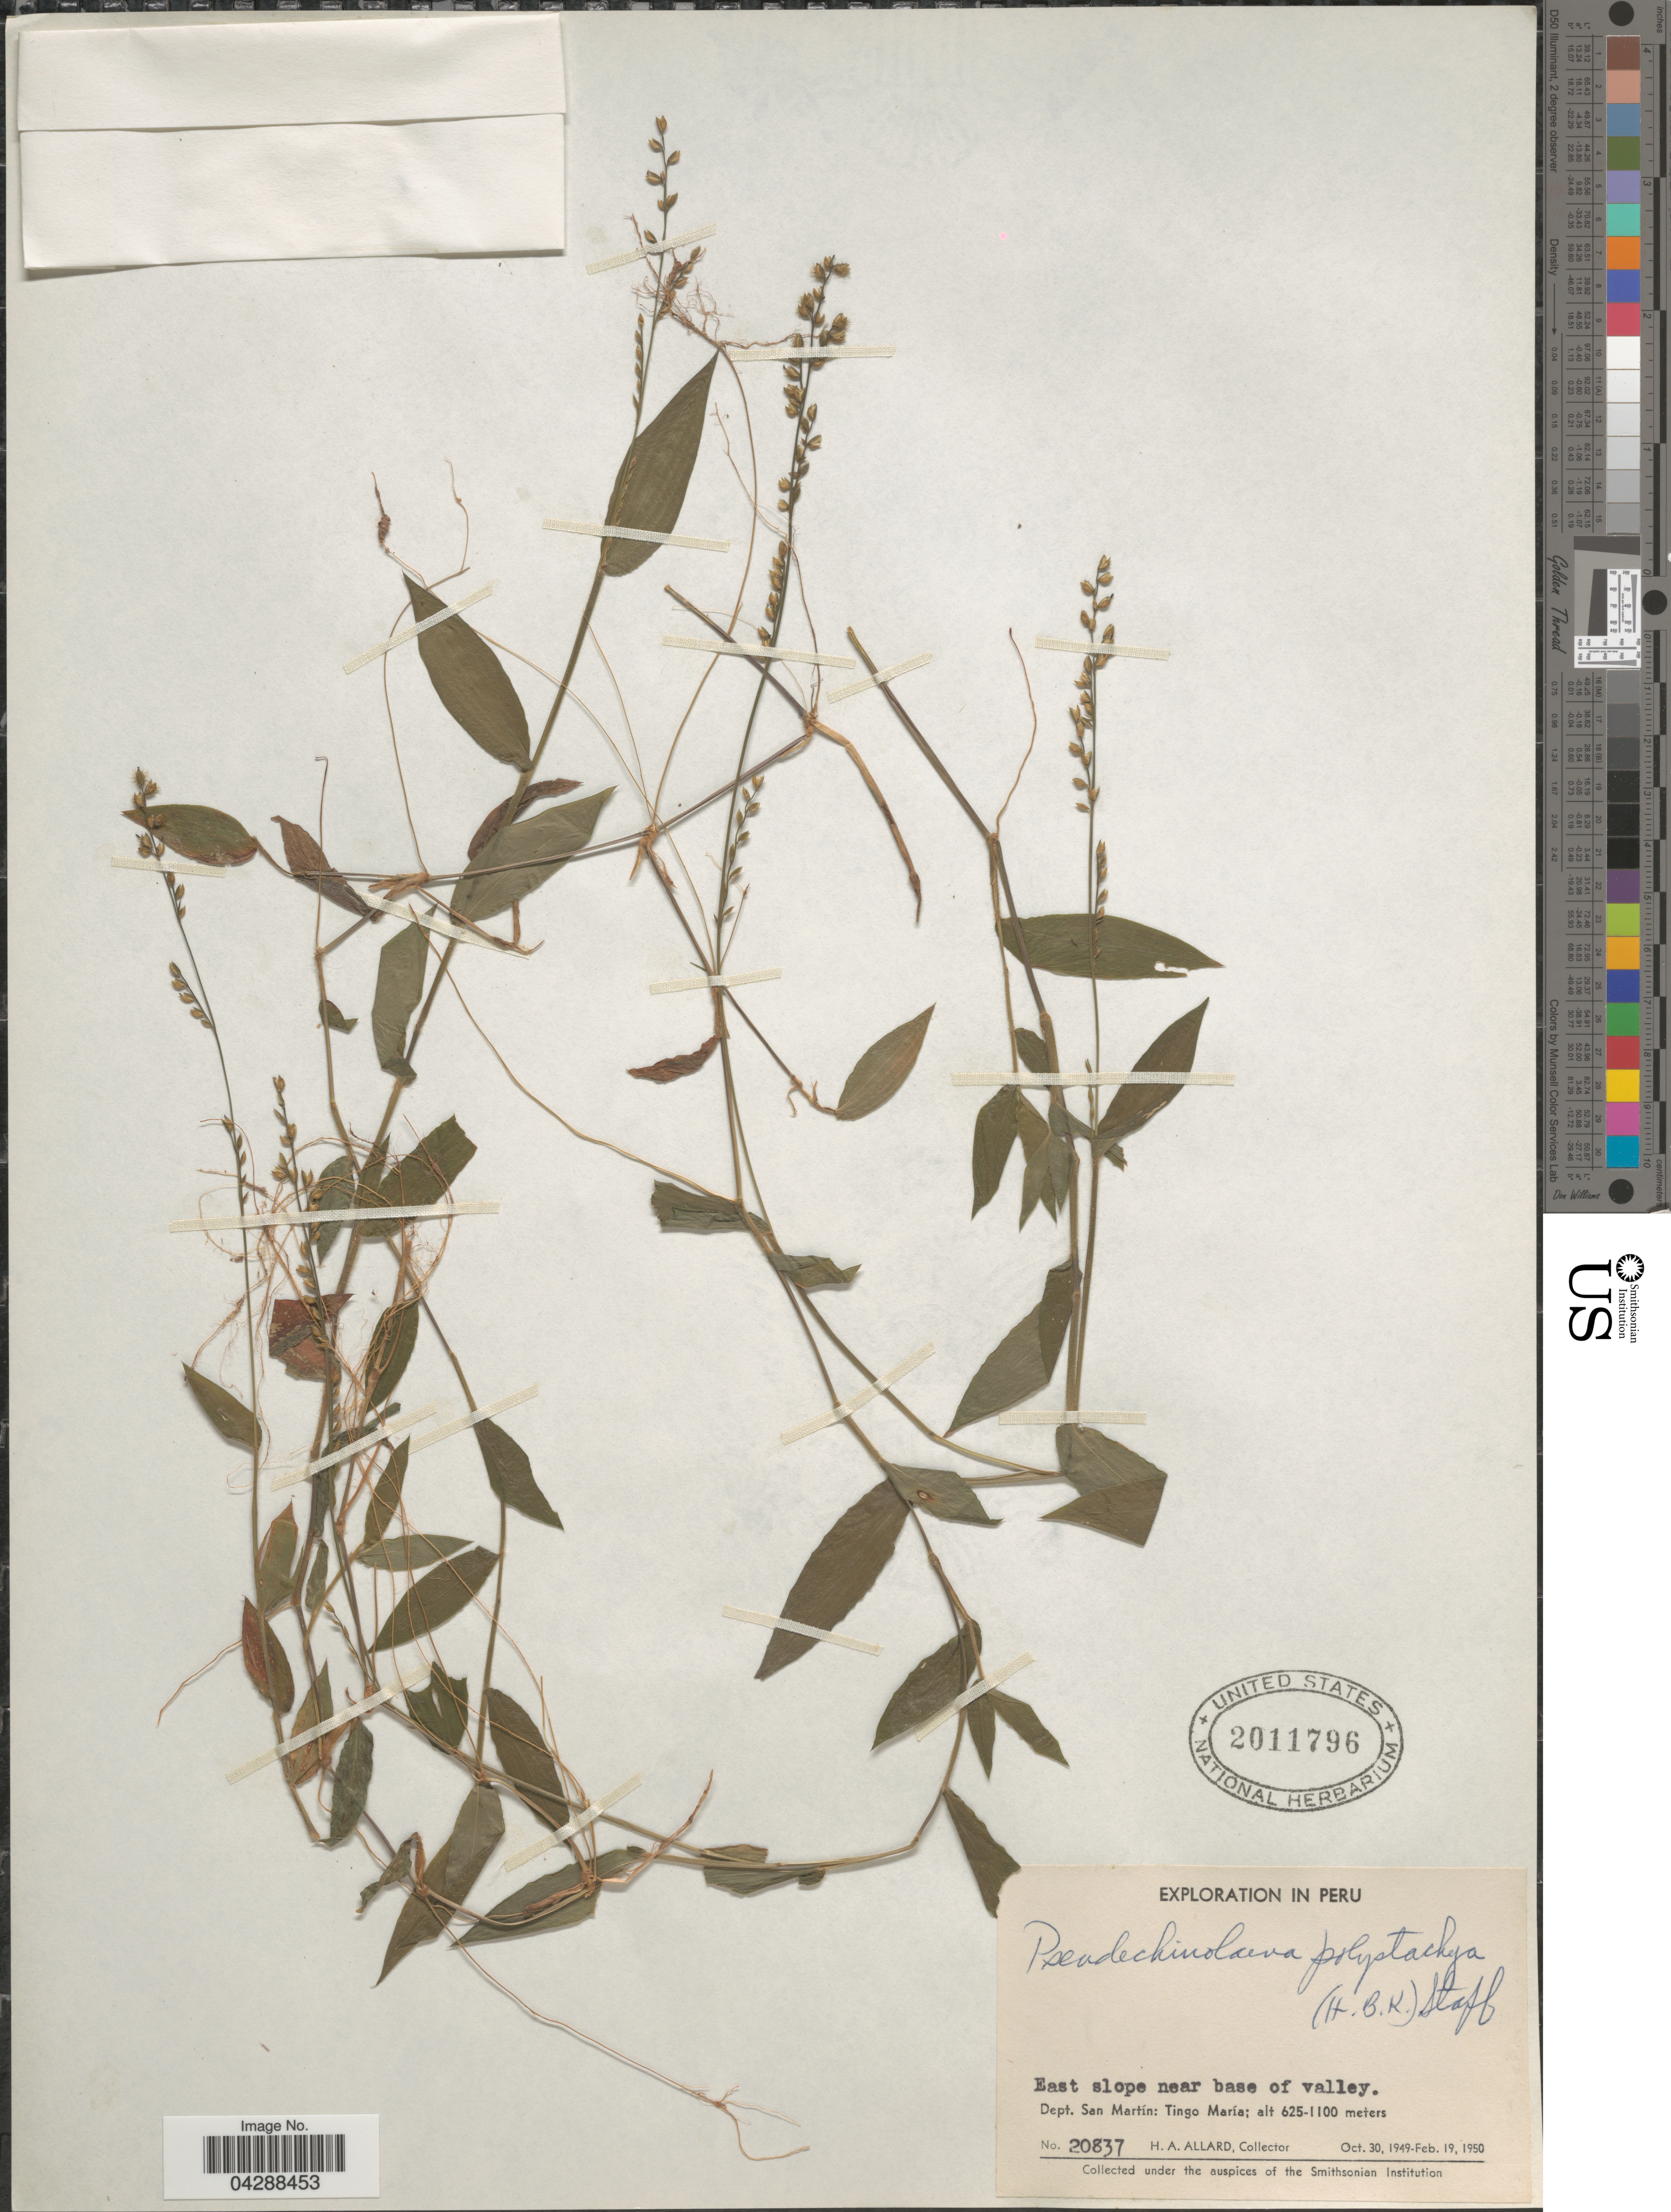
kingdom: Plantae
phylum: Tracheophyta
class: Liliopsida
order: Poales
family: Poaceae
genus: Pseudechinolaena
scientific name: Pseudechinolaena polystachya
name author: (Kunth) Stapf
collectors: H. A. Allard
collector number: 20837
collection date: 1949-10-30/1950-02-19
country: Peru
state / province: San Martín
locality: Exploration in Peru. East slope near base of valley. Dept. San Martín: Tingo María.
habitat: slope near base of valley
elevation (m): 625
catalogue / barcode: US 2011796